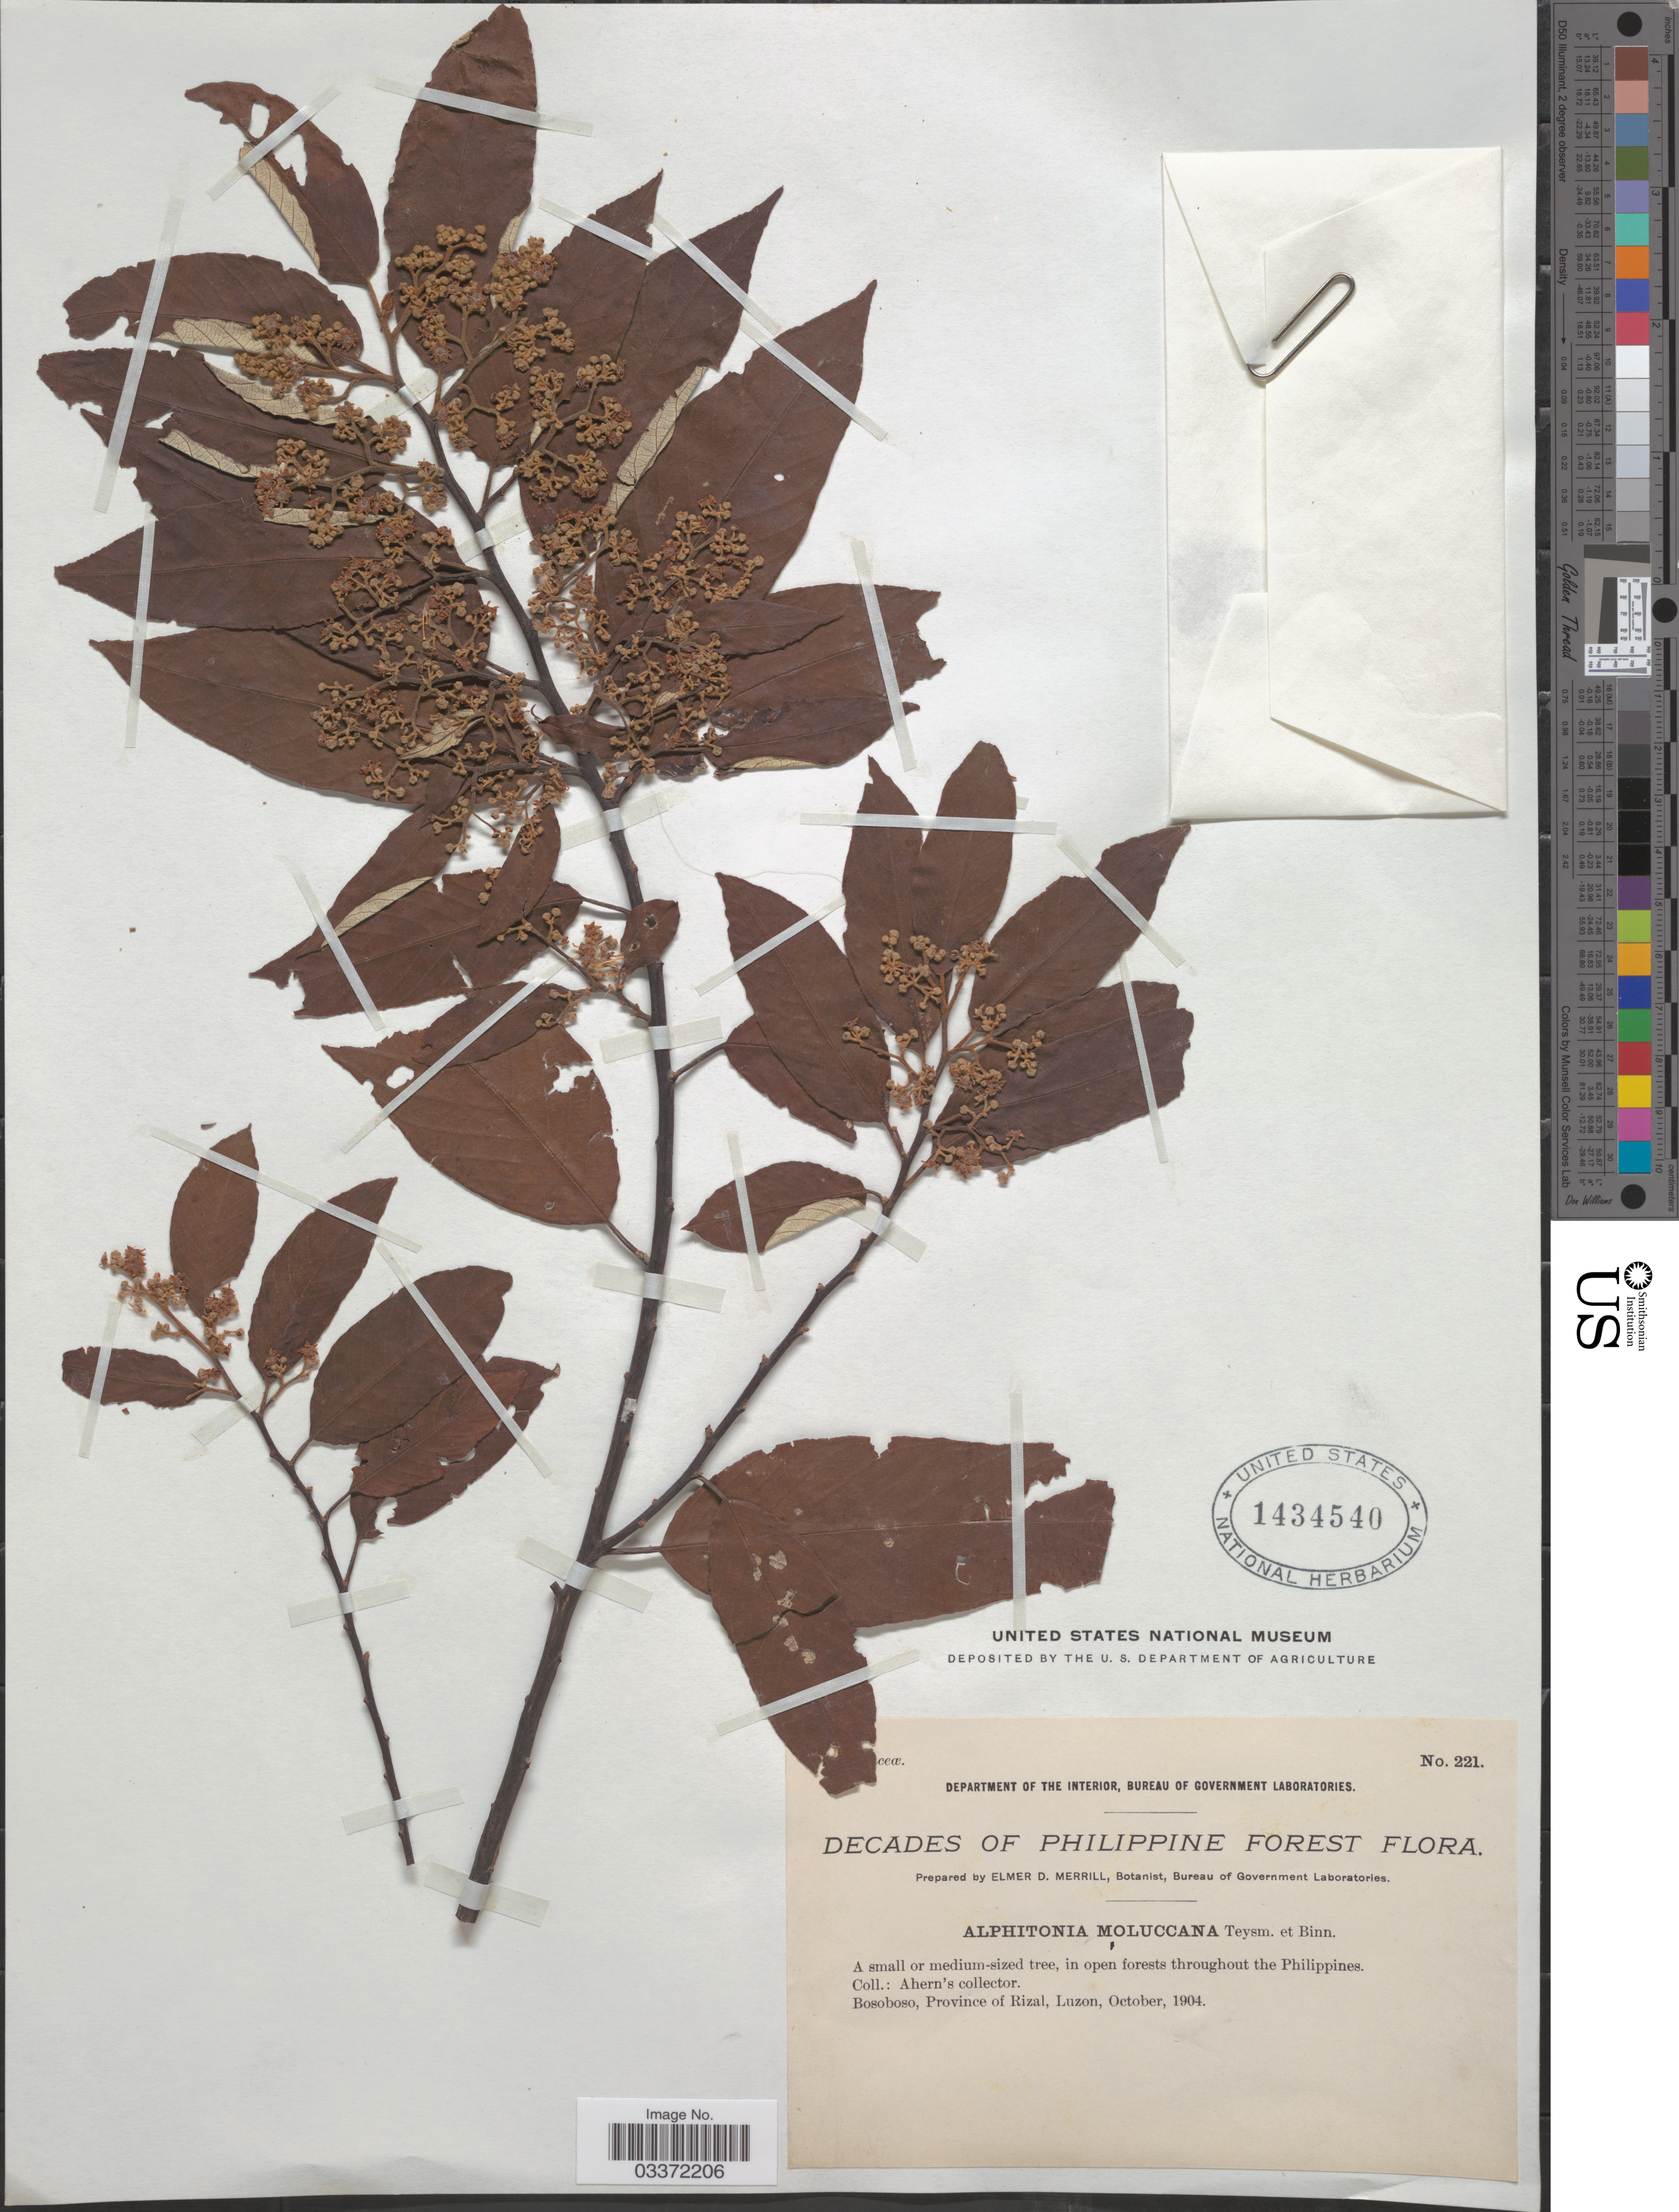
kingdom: Plantae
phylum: Tracheophyta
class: Magnoliopsida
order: Rosales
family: Rhamnaceae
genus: Alphitonia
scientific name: Alphitonia moluccana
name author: Teijsm. & Binn.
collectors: Ahern's collector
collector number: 221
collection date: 1904-10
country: Philippines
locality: Bosoboso, Province of Rizal, Luzon.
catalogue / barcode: US 1434540